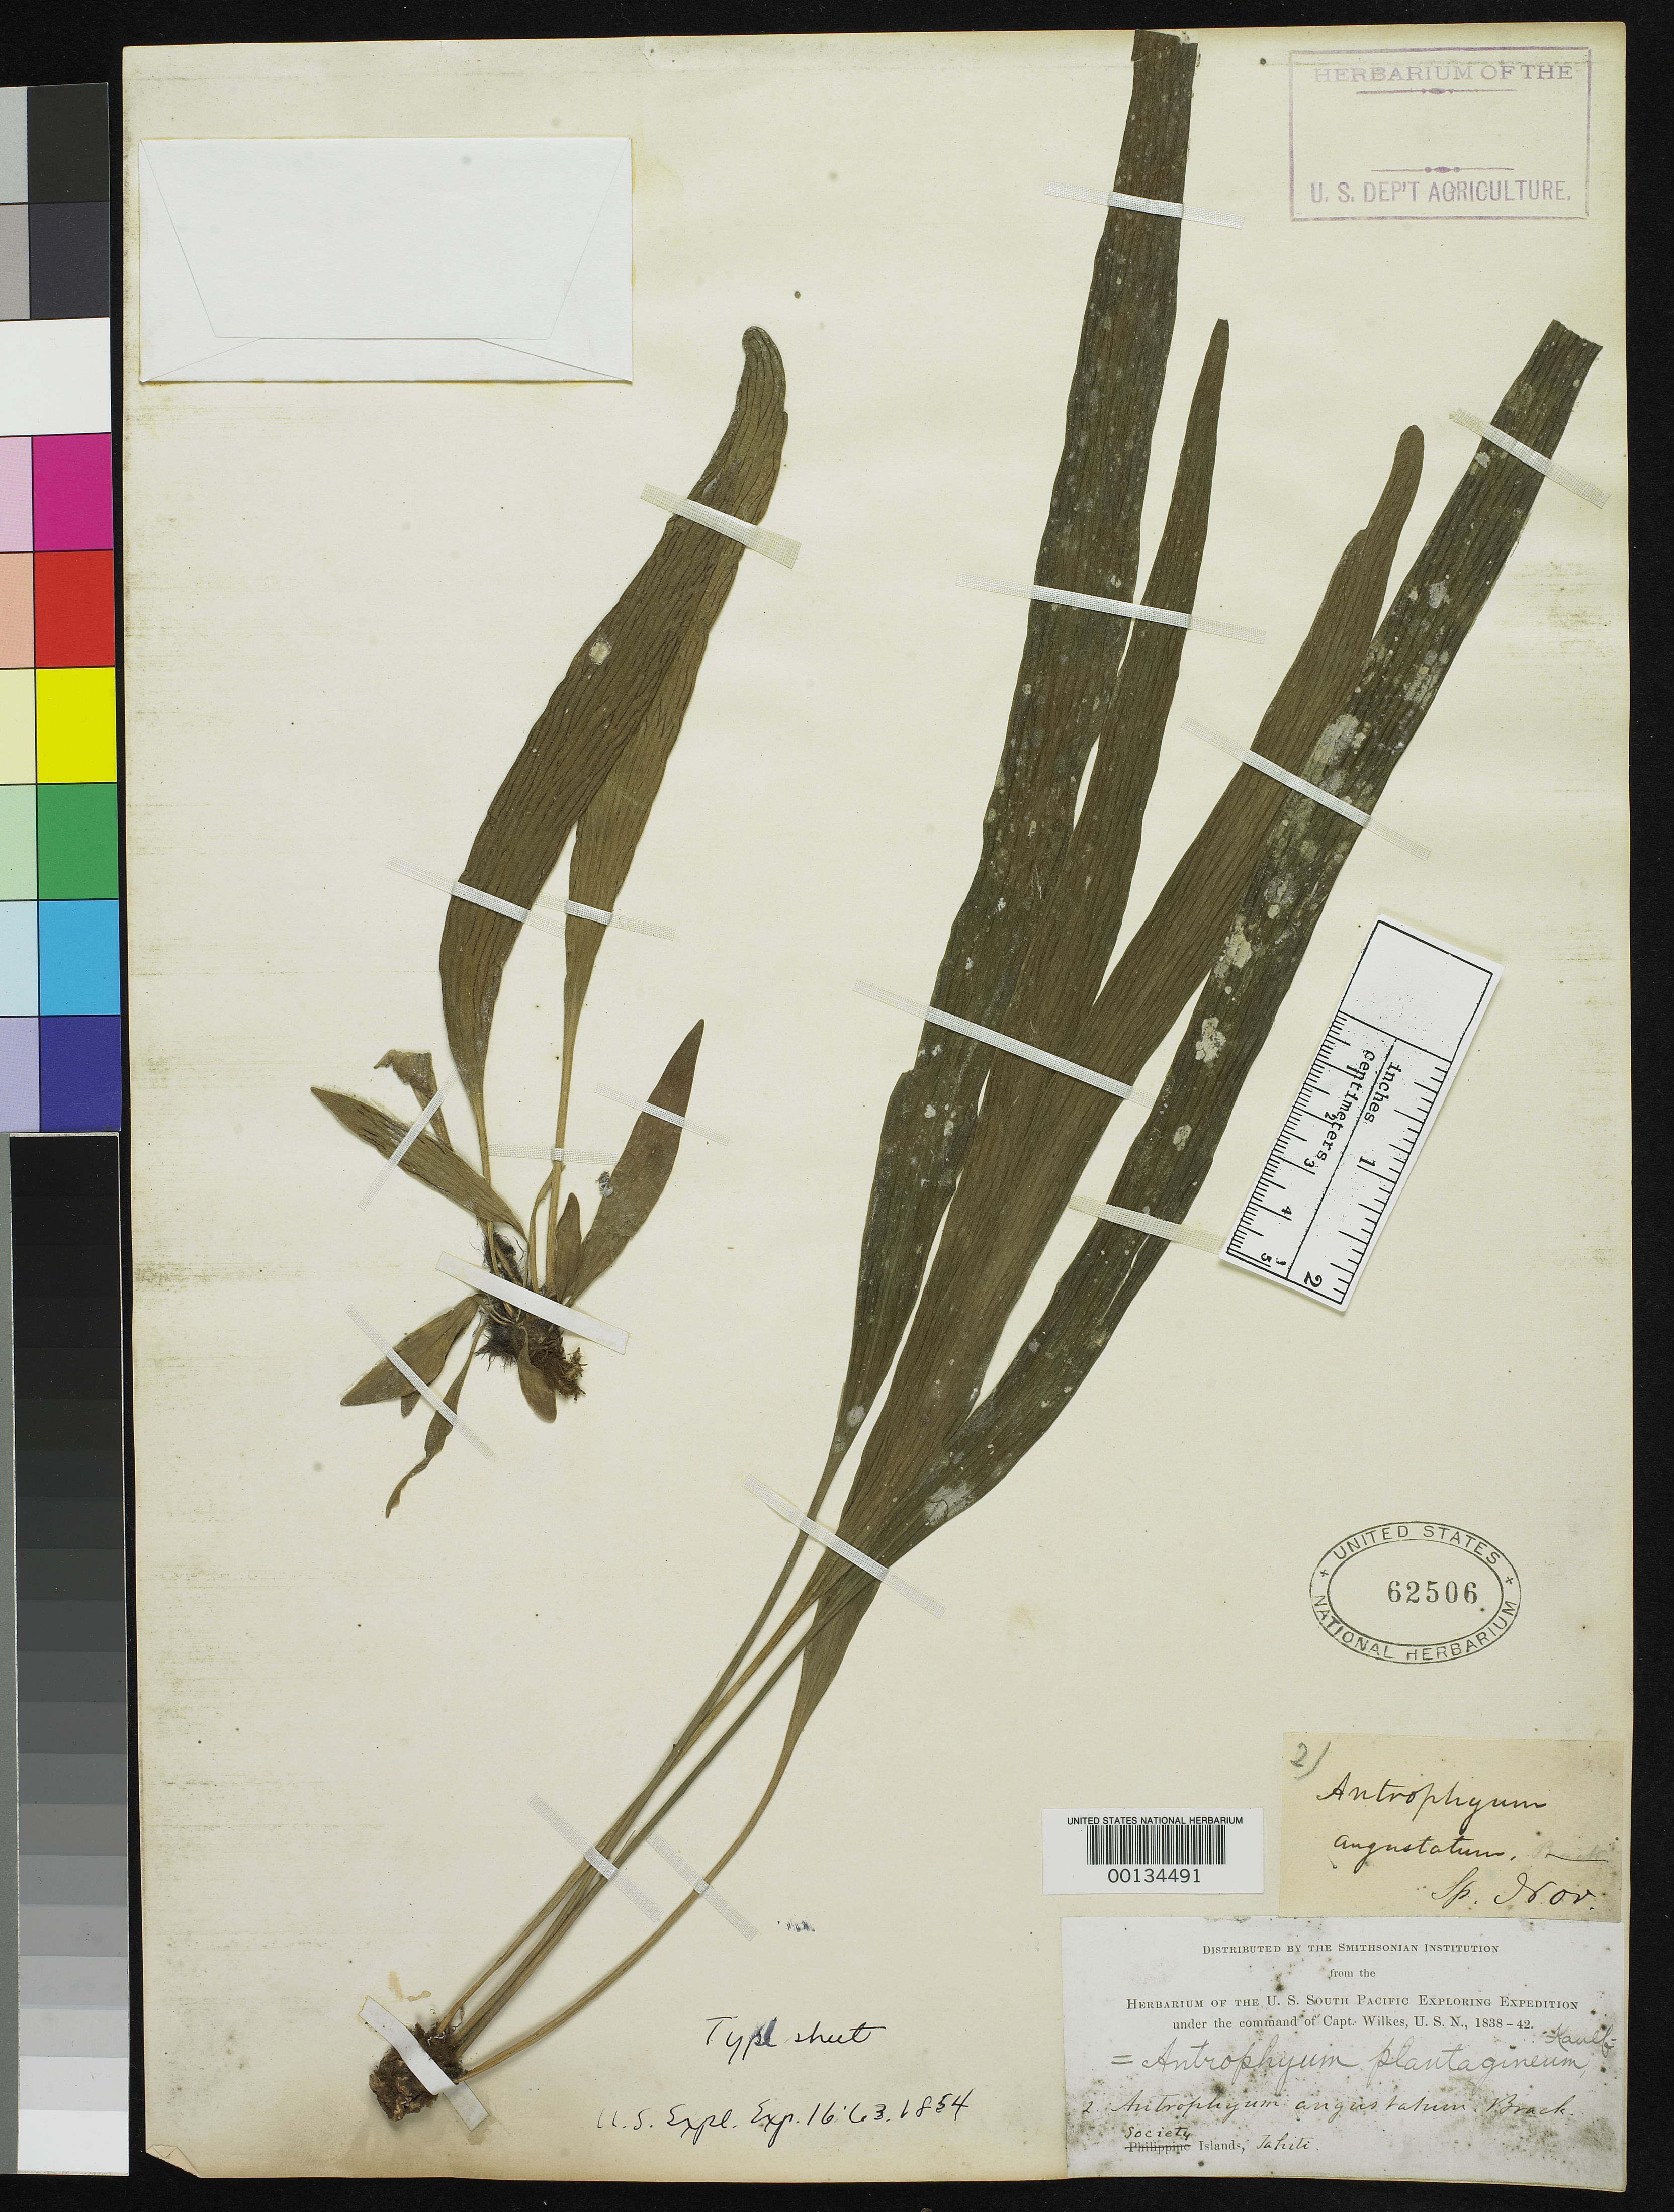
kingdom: Plantae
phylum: Tracheophyta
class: Polypodiopsida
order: Polypodiales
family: Pteridaceae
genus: Antrophyum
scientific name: Antrophyum angustatum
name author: Brack. in Wilkes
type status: Type Collection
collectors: Wilkes Explor. Exped.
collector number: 2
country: French Polynesia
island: Tahiti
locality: Tahiti. [Society Is.]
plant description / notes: The species is endemic from Samoa, not found in Tahiti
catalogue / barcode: US 62506